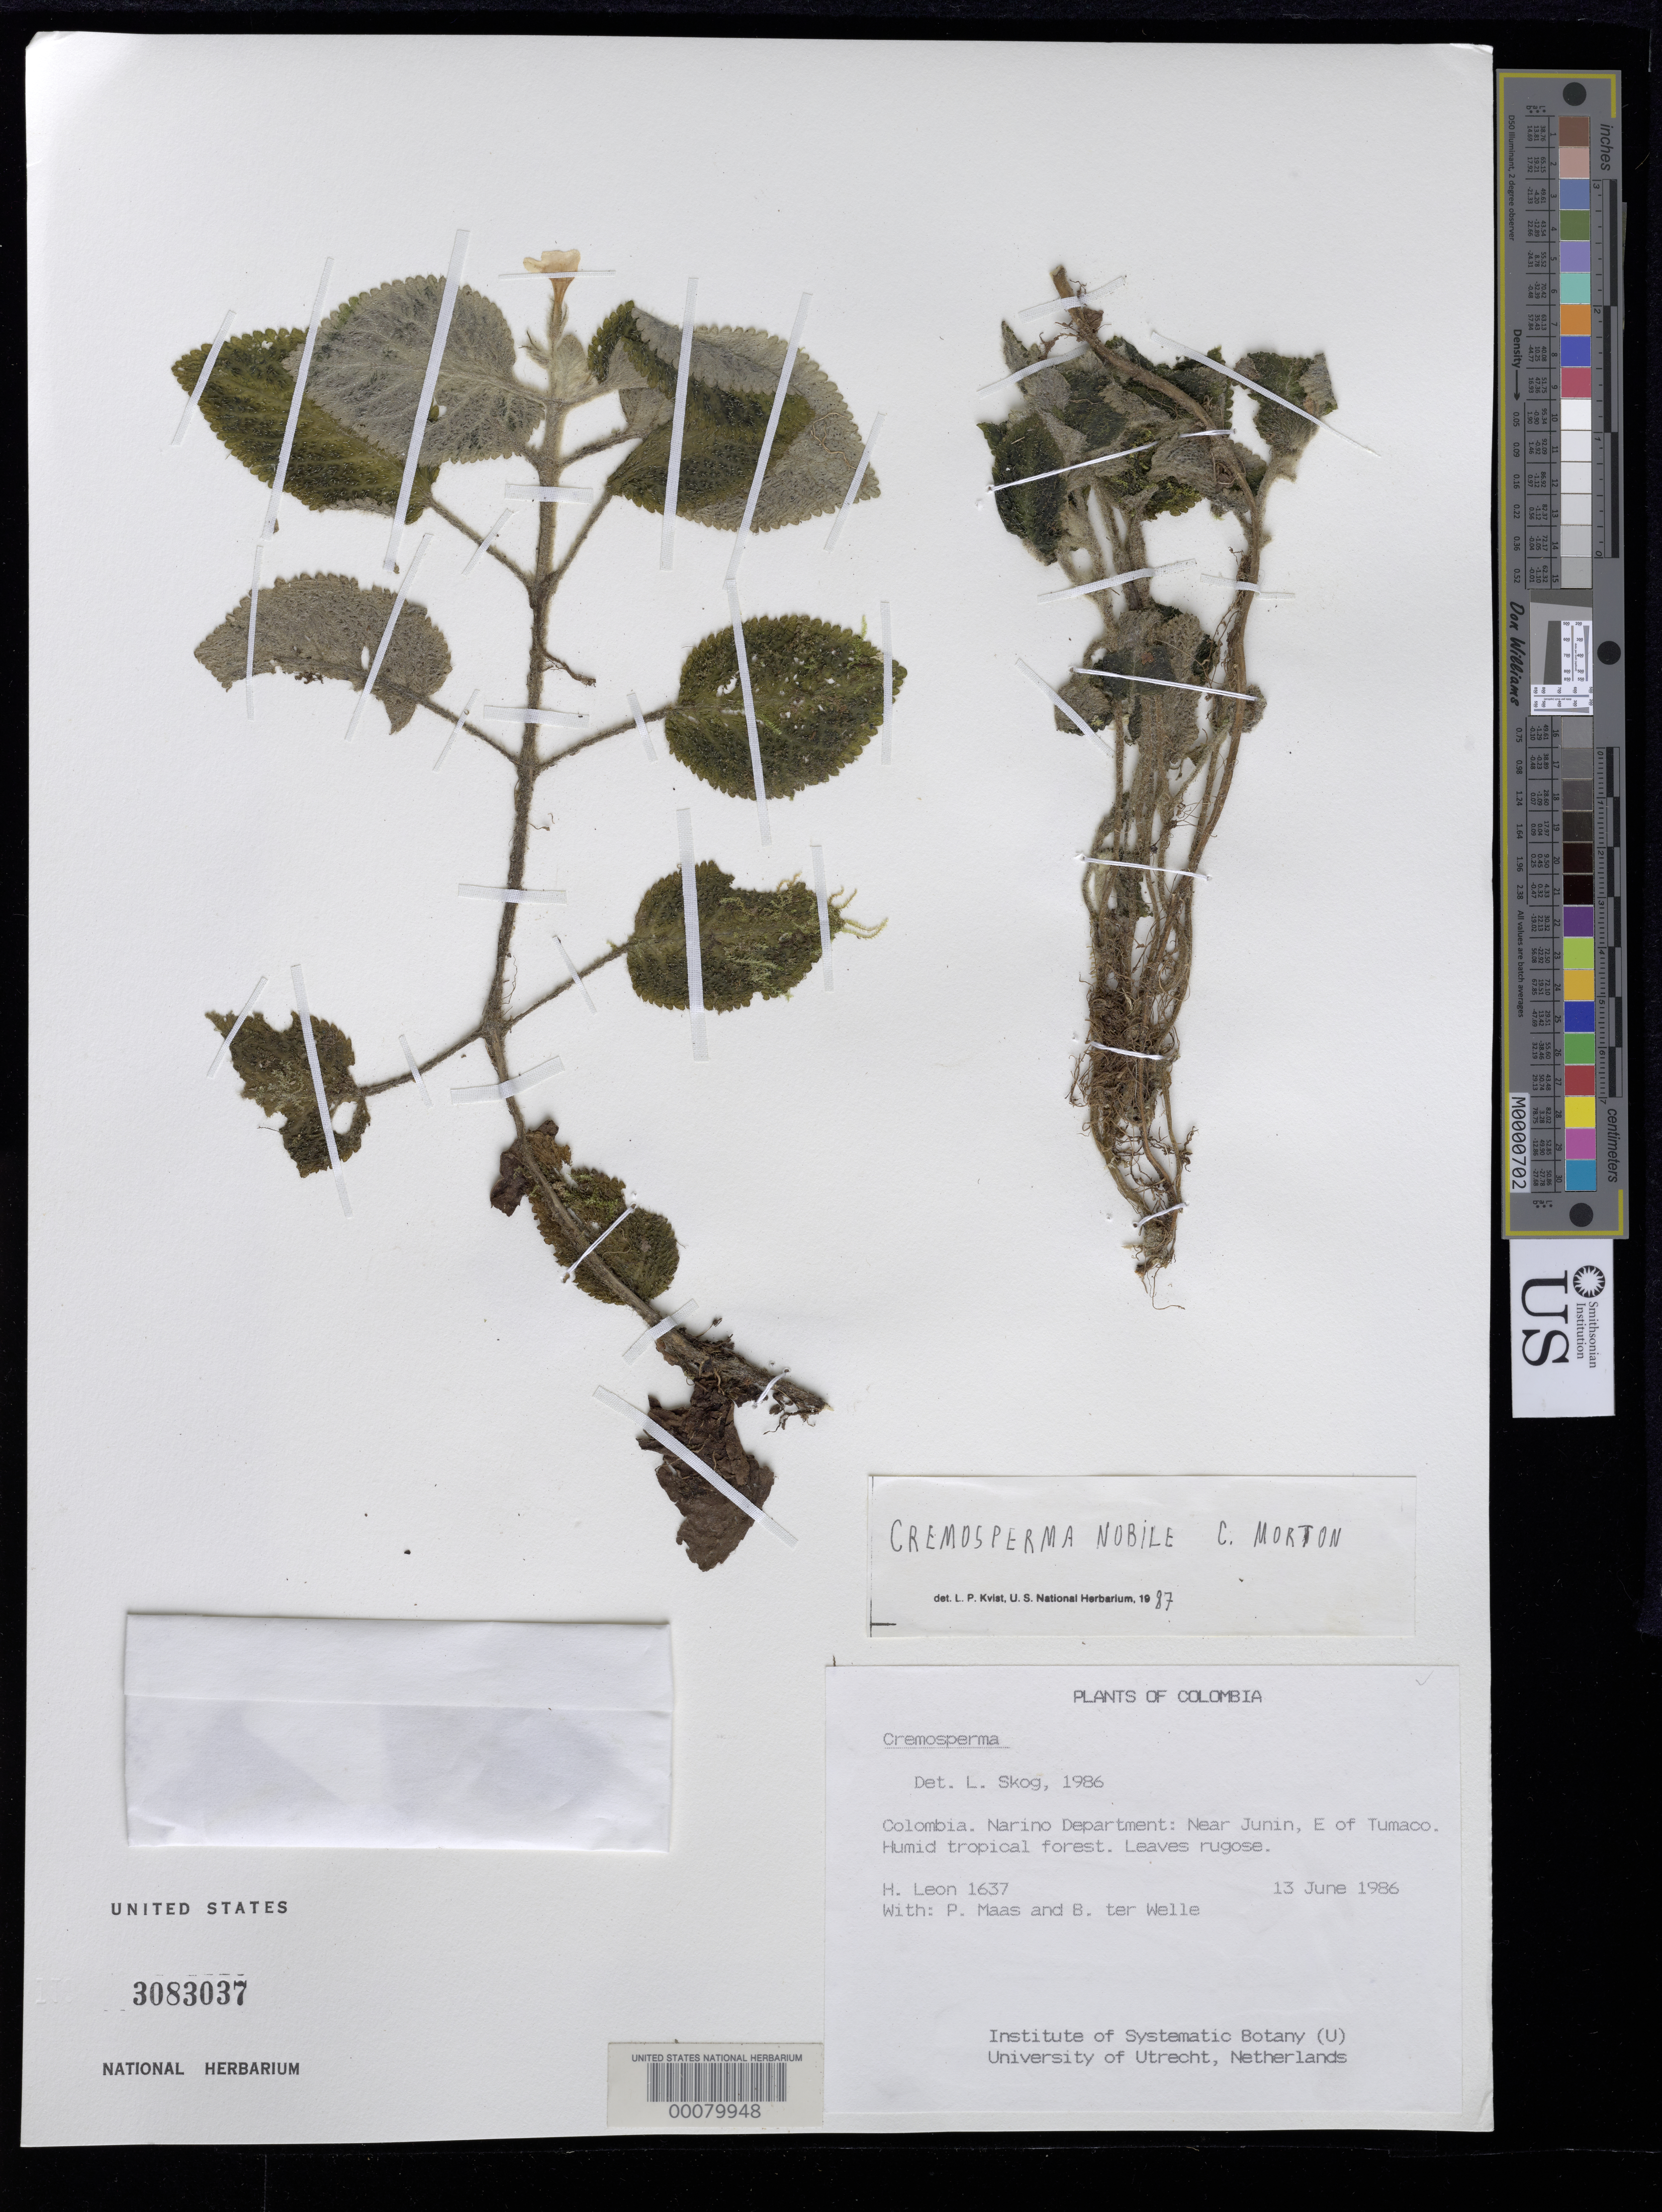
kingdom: Plantae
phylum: Tracheophyta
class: Magnoliopsida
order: Lamiales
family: Gesneriaceae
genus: Cremosperma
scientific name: Cremosperma nobile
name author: C.V. Morton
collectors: H. León, P. Maas & B. ter Welle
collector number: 1637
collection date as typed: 13 Jun 1986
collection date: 1986-06-13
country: Colombia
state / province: Nariño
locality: Near Junin, E of Tumaco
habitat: Humid tropical forest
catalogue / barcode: US 3083037